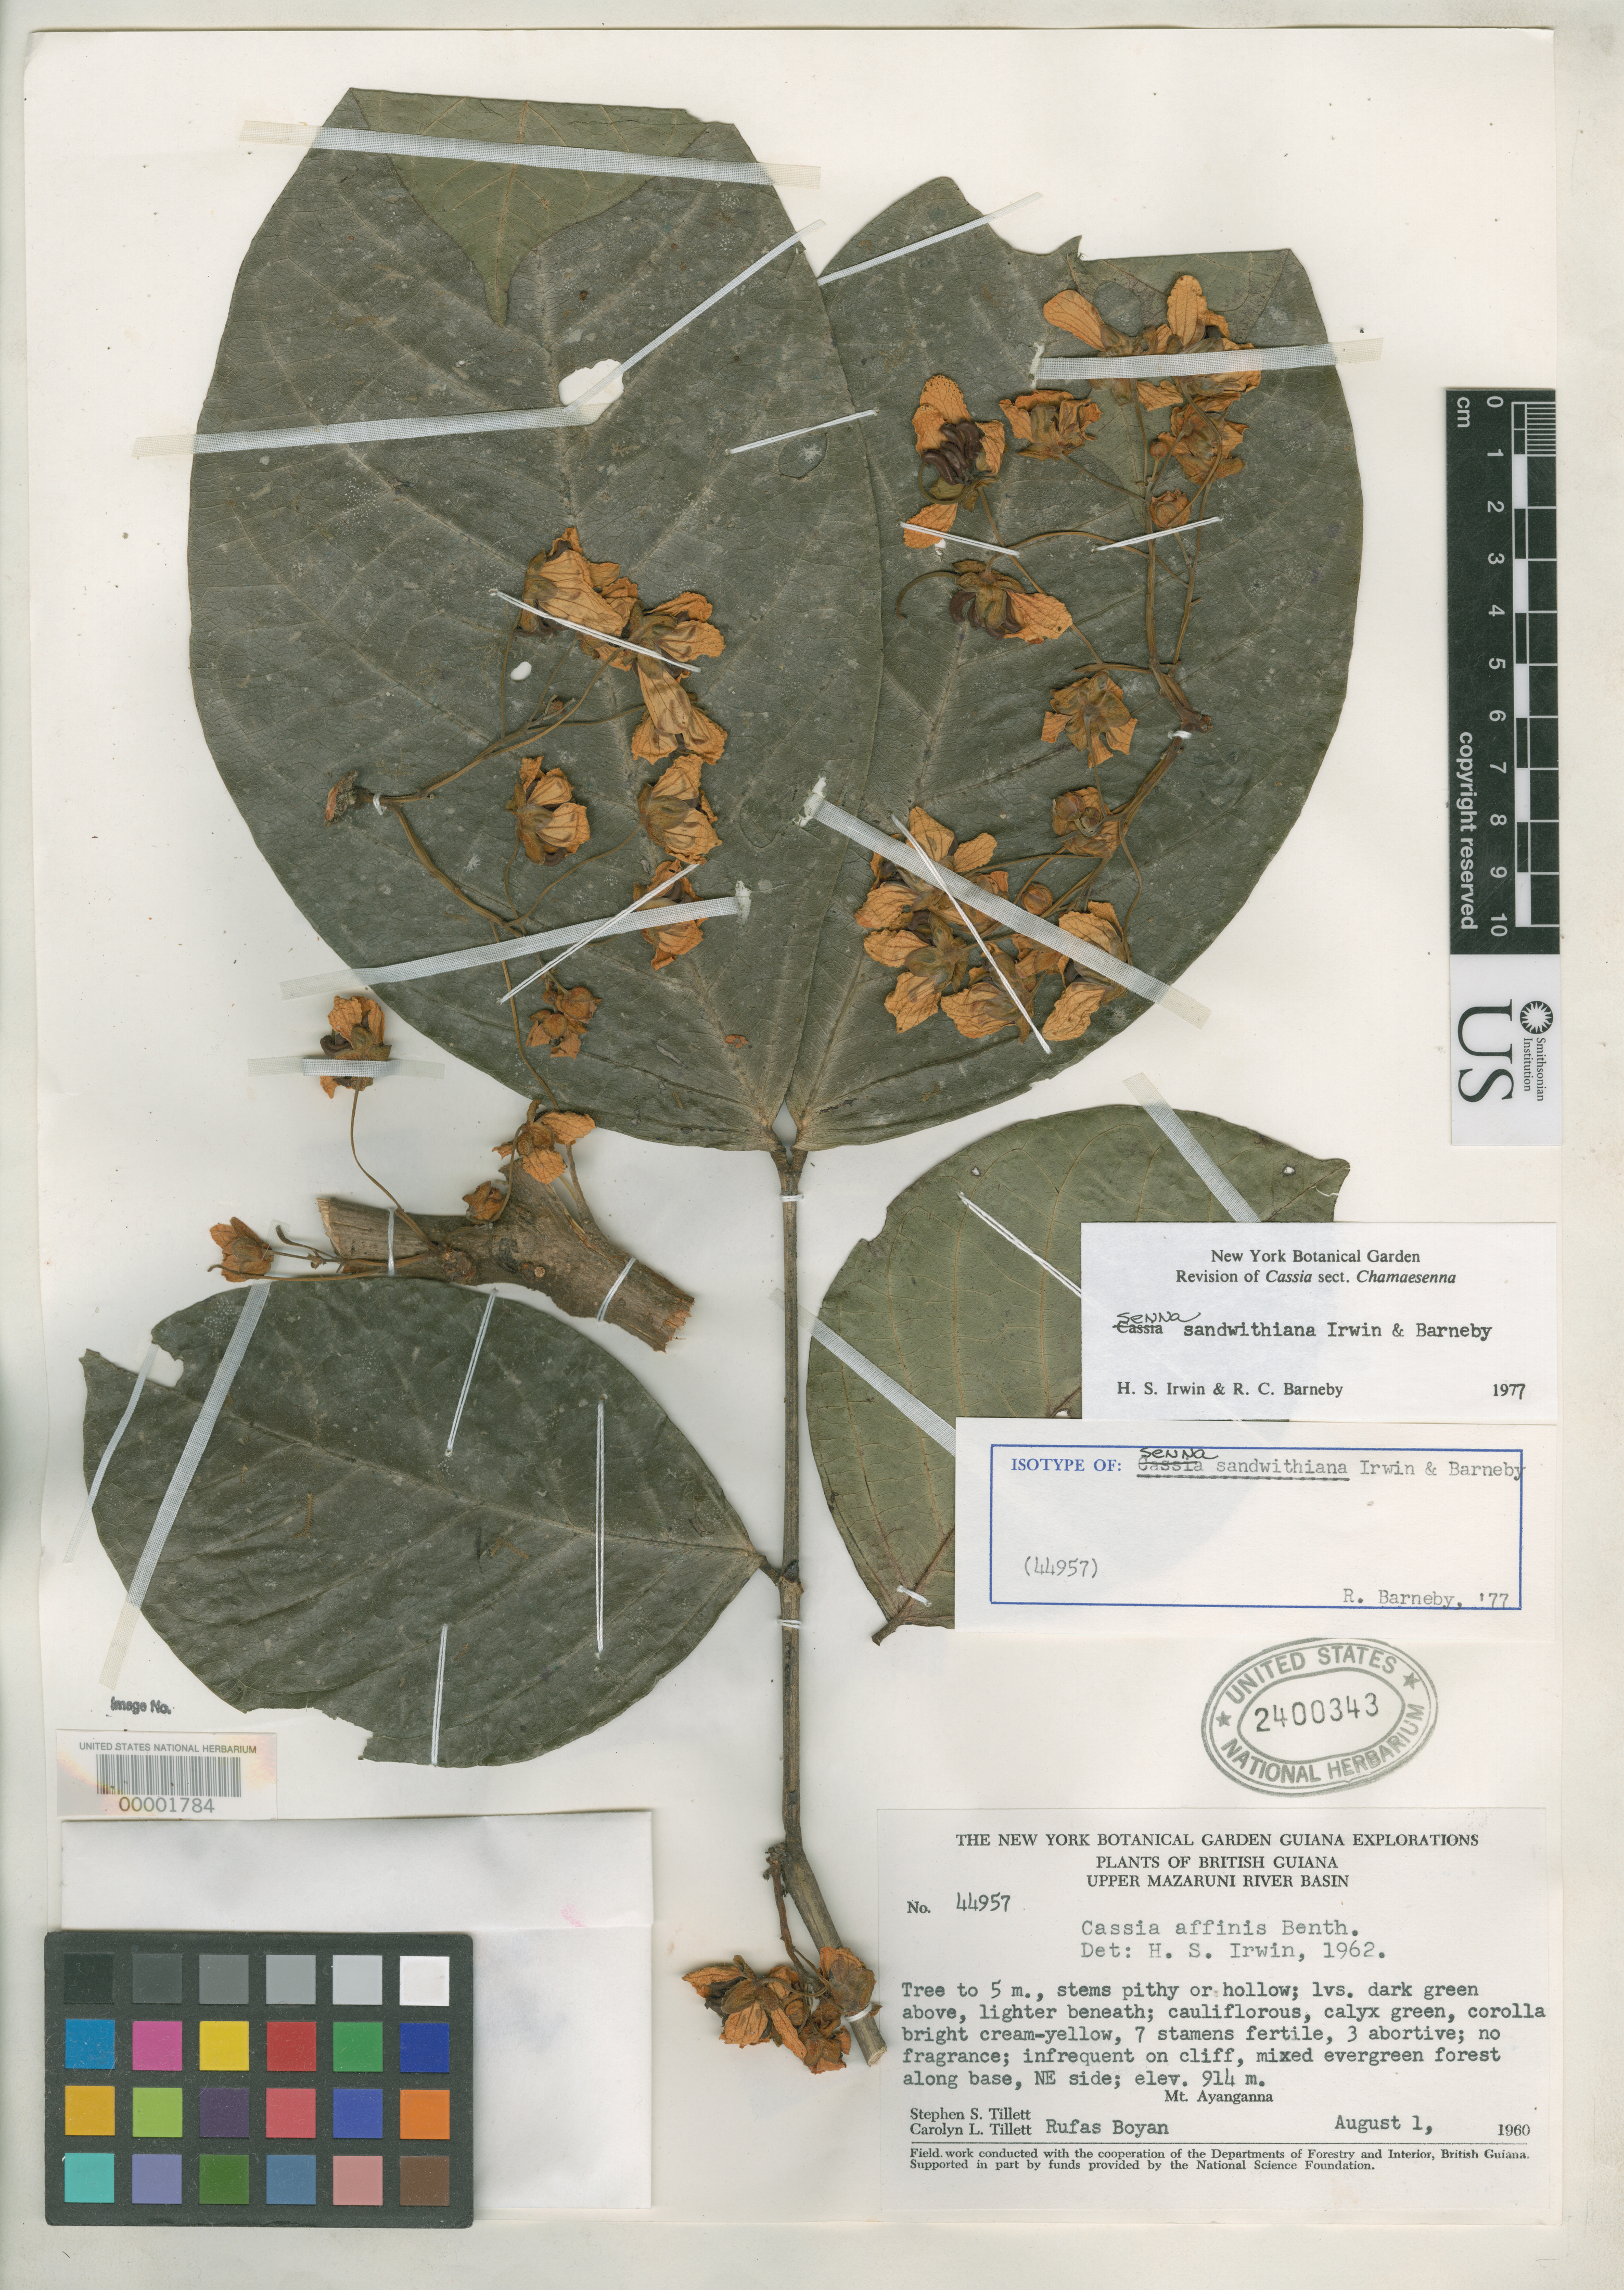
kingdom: Plantae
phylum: Tracheophyta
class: Magnoliopsida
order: Fabales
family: Fabaceae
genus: Senna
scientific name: Senna sandwithiana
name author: H.S. Irwin & Barneby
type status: Isotype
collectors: S. S. Tillett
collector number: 44957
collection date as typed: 01 Aug 1960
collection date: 1960-08-01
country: Guyana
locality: Upper Mazaruni River Basin.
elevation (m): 914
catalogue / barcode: US 2400343